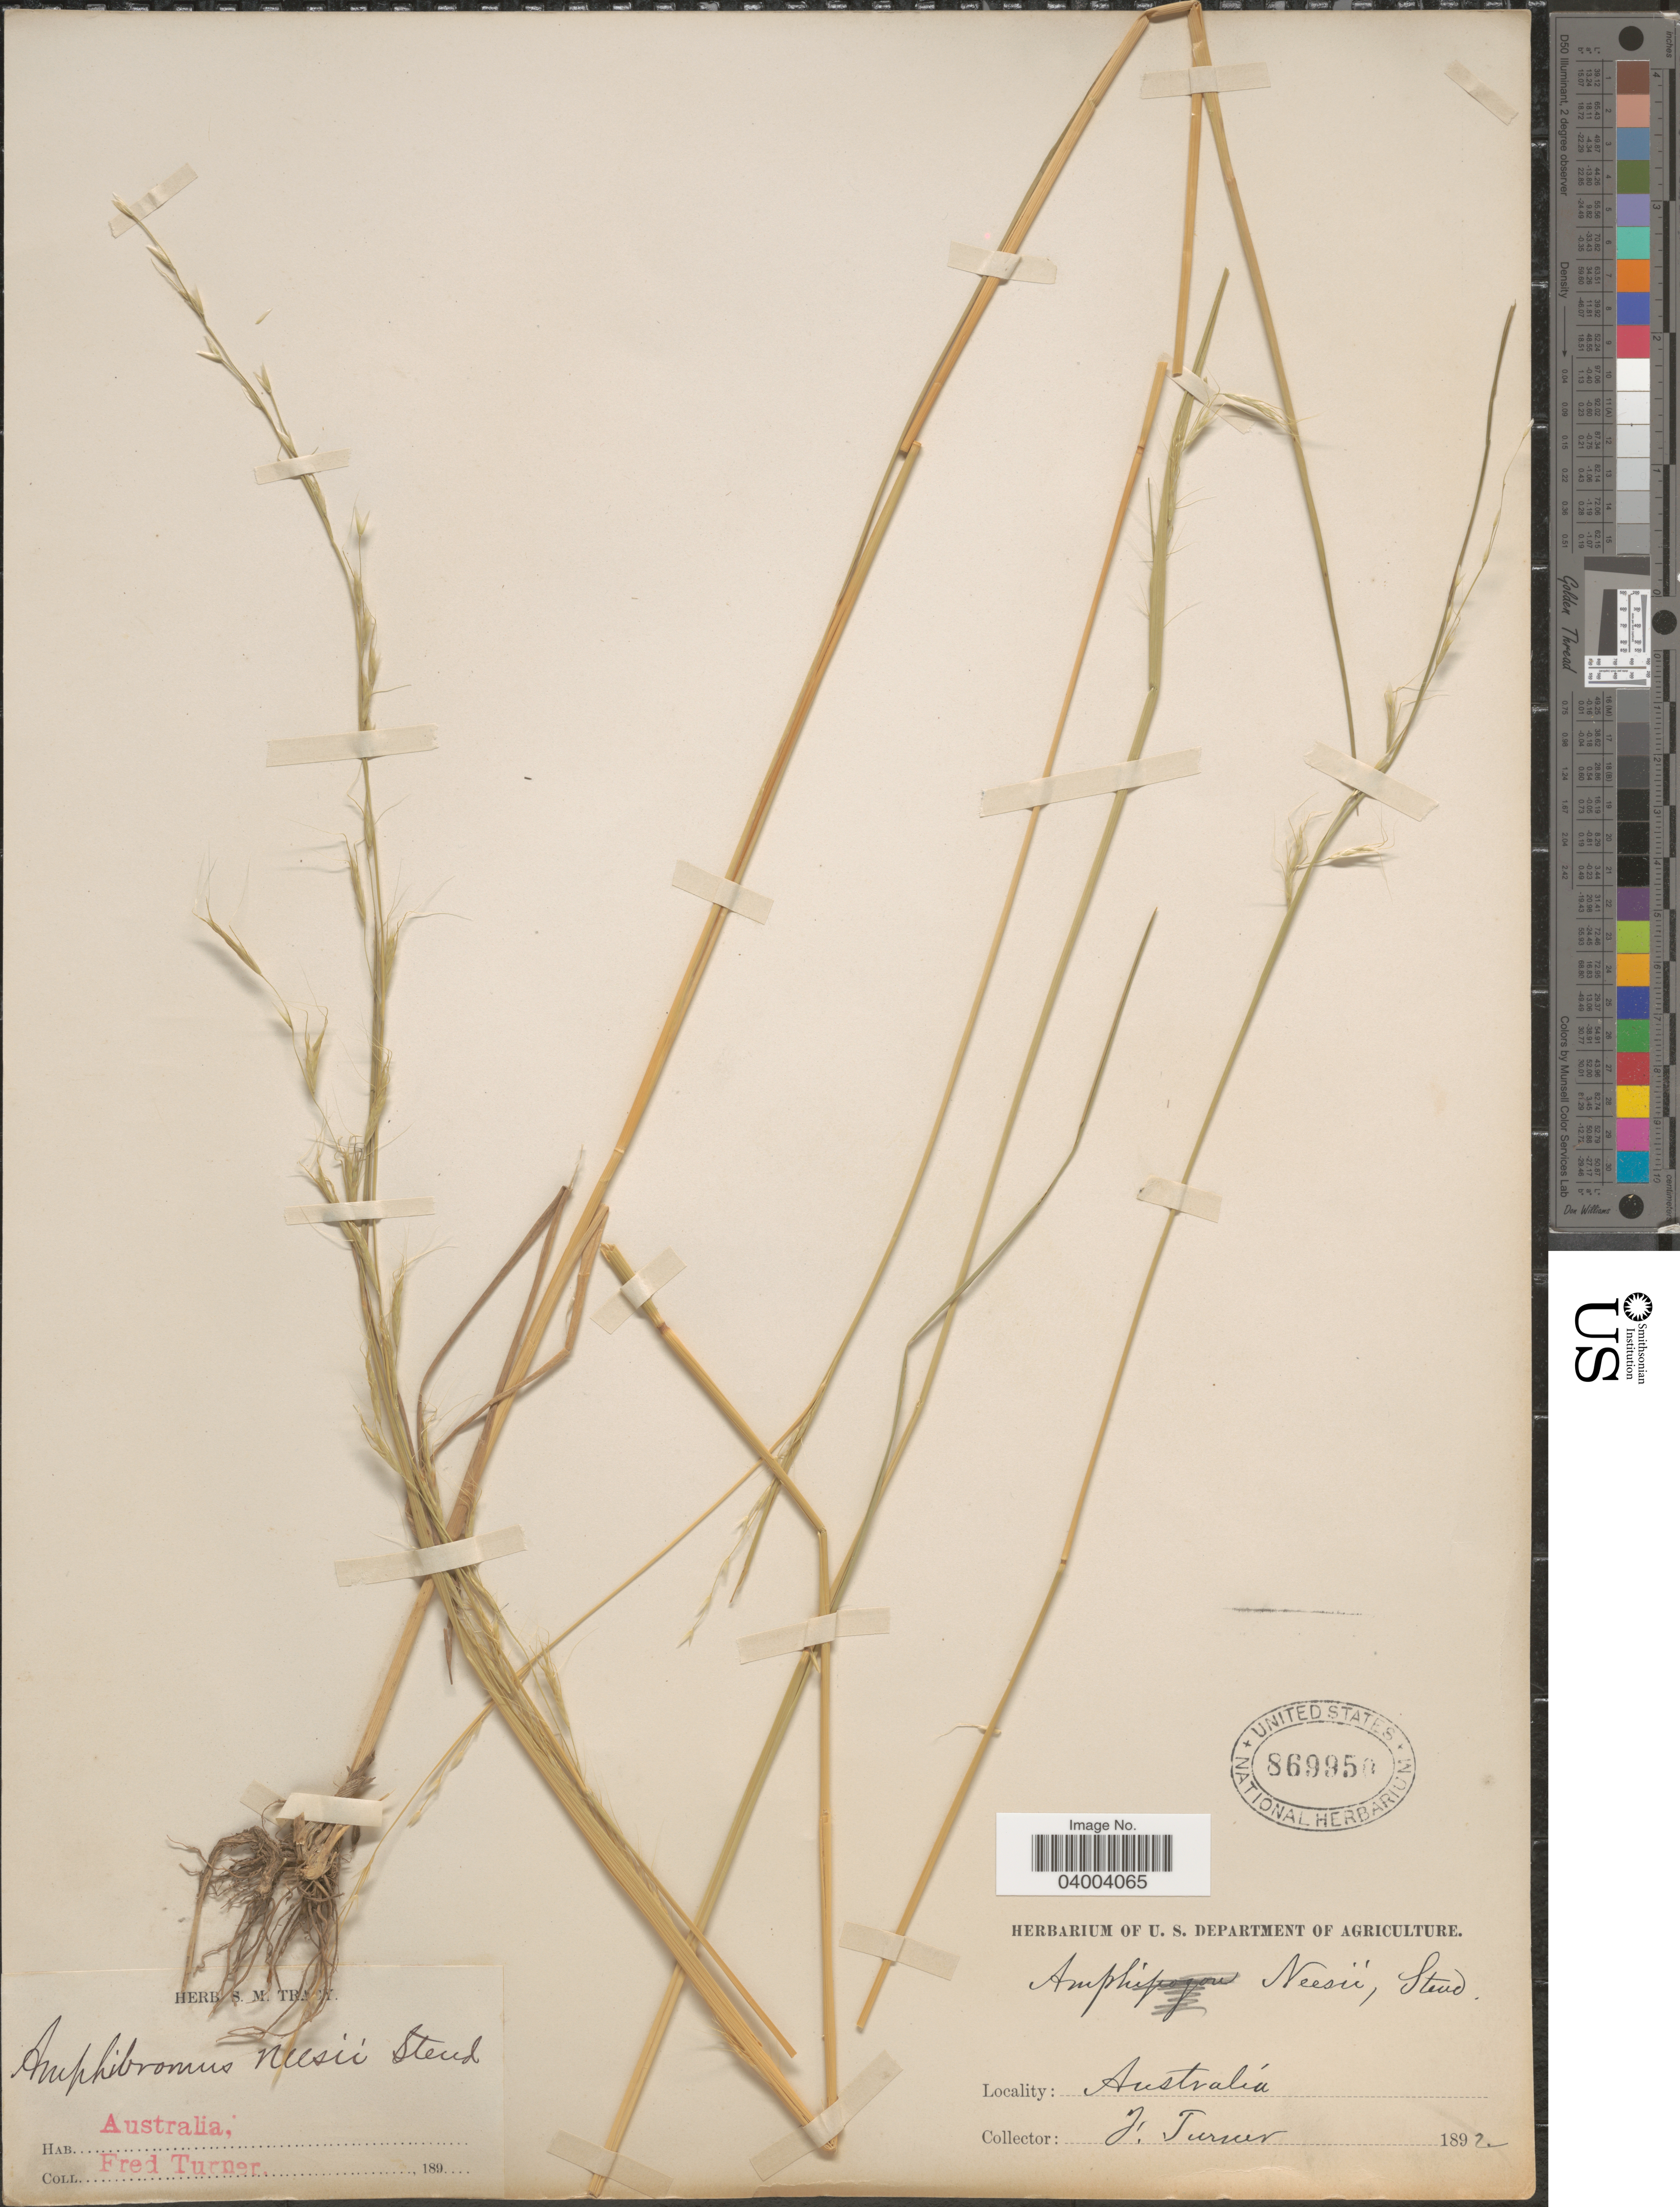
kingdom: Plantae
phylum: Tracheophyta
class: Liliopsida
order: Poales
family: Poaceae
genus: Amphibromus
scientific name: Amphibromus neesii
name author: Steud.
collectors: F. Turner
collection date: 1892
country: Australia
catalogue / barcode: US 869950